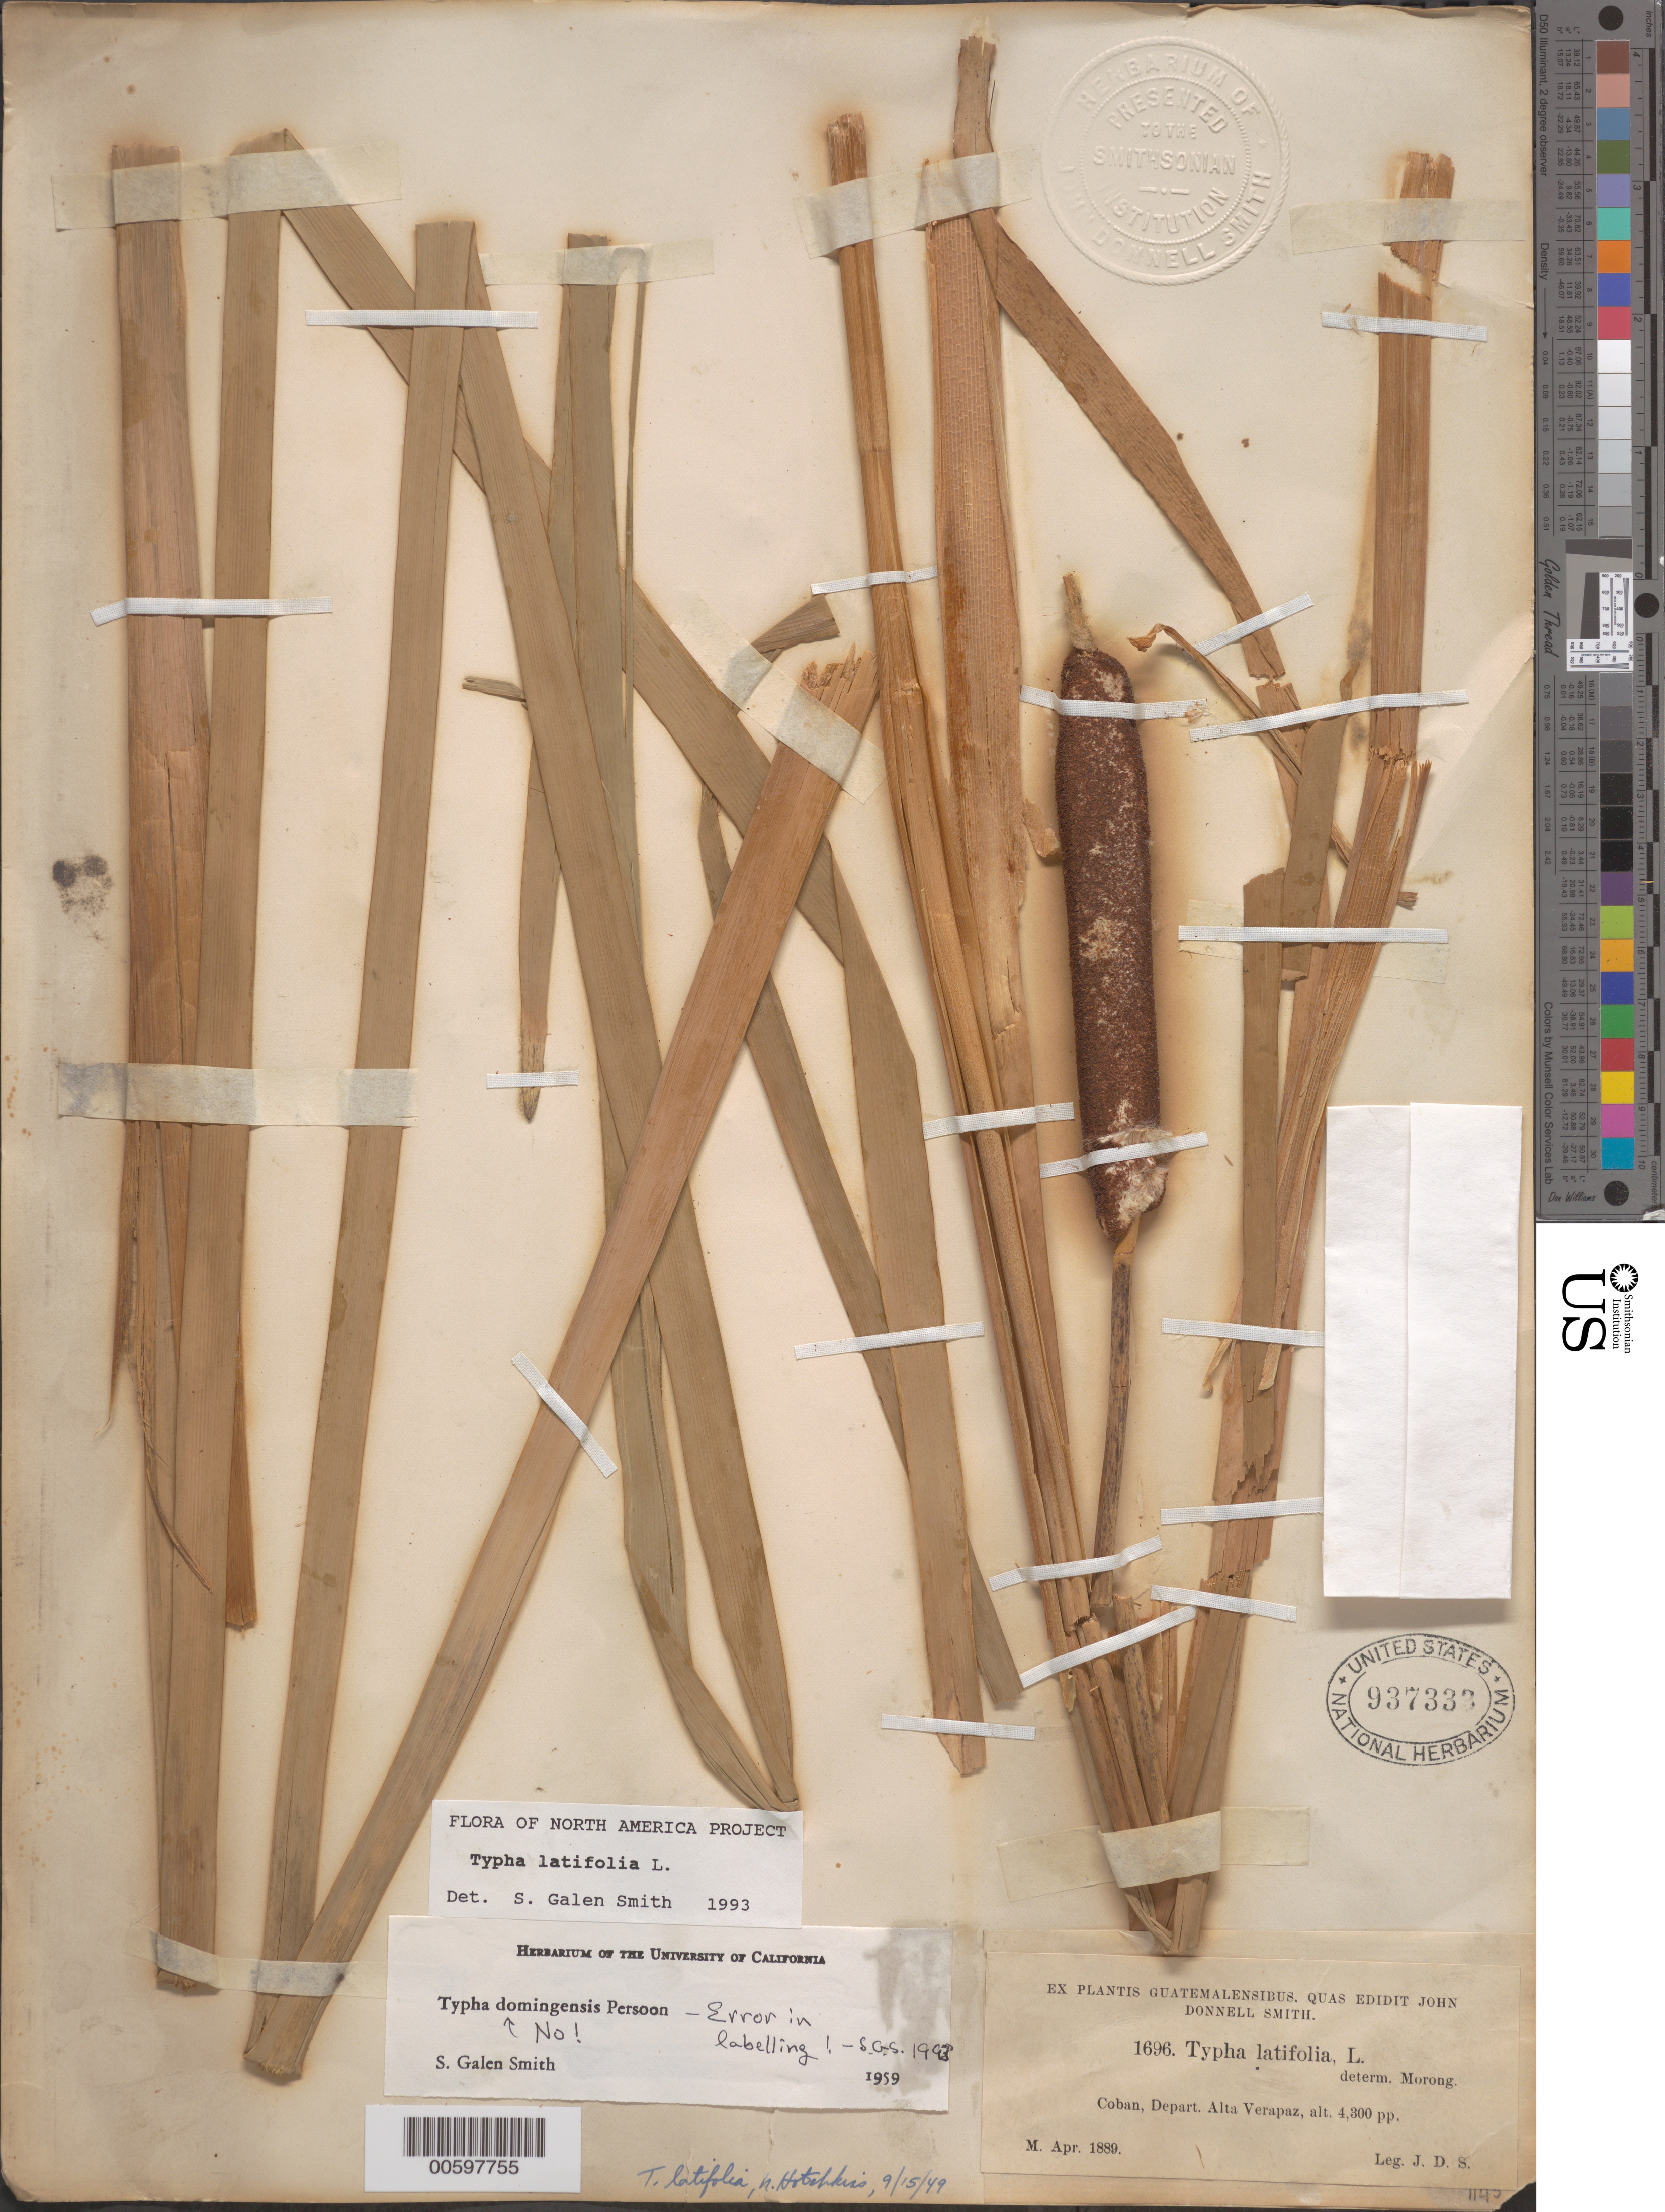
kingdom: Plantae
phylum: Tracheophyta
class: Liliopsida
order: Poales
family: Typhaceae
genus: Typha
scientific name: Typha latifolia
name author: L.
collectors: J. Donnell Smith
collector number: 1696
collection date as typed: Apr 1889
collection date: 1889-04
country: Guatemala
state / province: Alta Verapaz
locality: Cobán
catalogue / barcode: US 937333